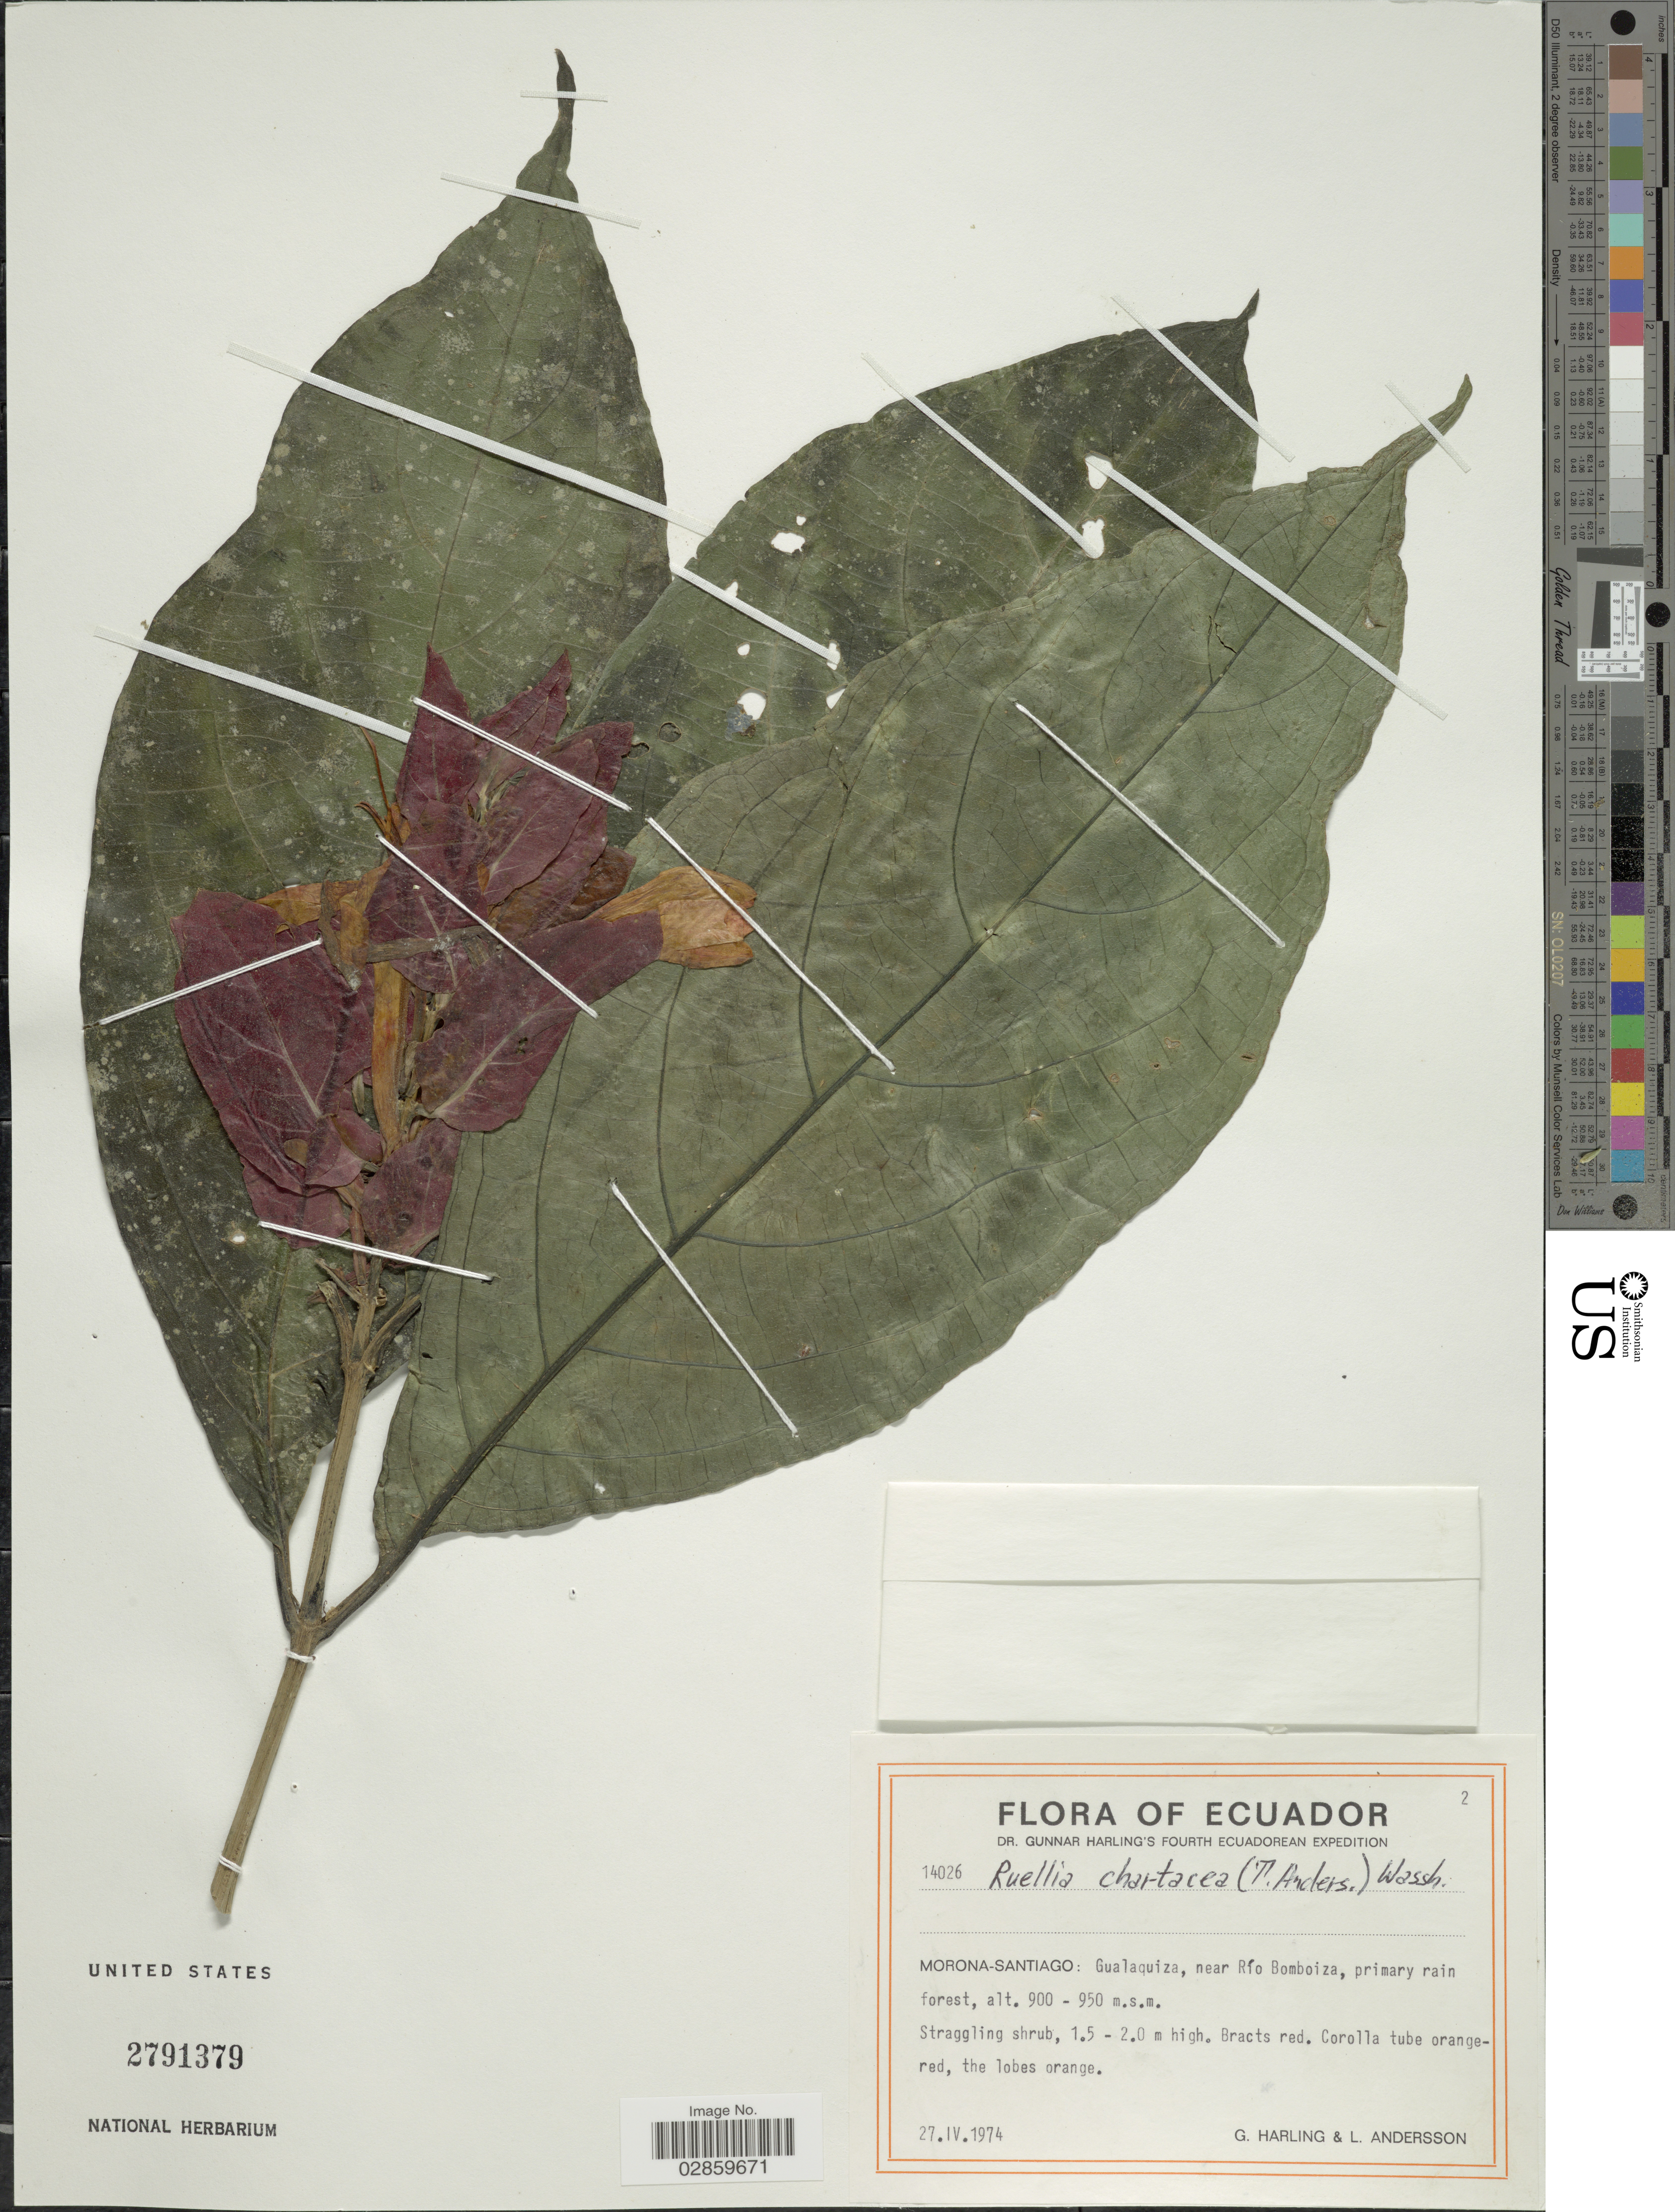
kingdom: Plantae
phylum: Tracheophyta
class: Magnoliopsida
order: Lamiales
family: Acanthaceae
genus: Ruellia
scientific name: Ruellia chartacea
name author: (T. Anderson) Wassh.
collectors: G. Harling & L. Andersson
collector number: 14026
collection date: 1974-04-27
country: Ecuador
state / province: Morona-Santiago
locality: Gualaquiza, near Río Bomboiza.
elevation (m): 900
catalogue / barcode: US 2791379